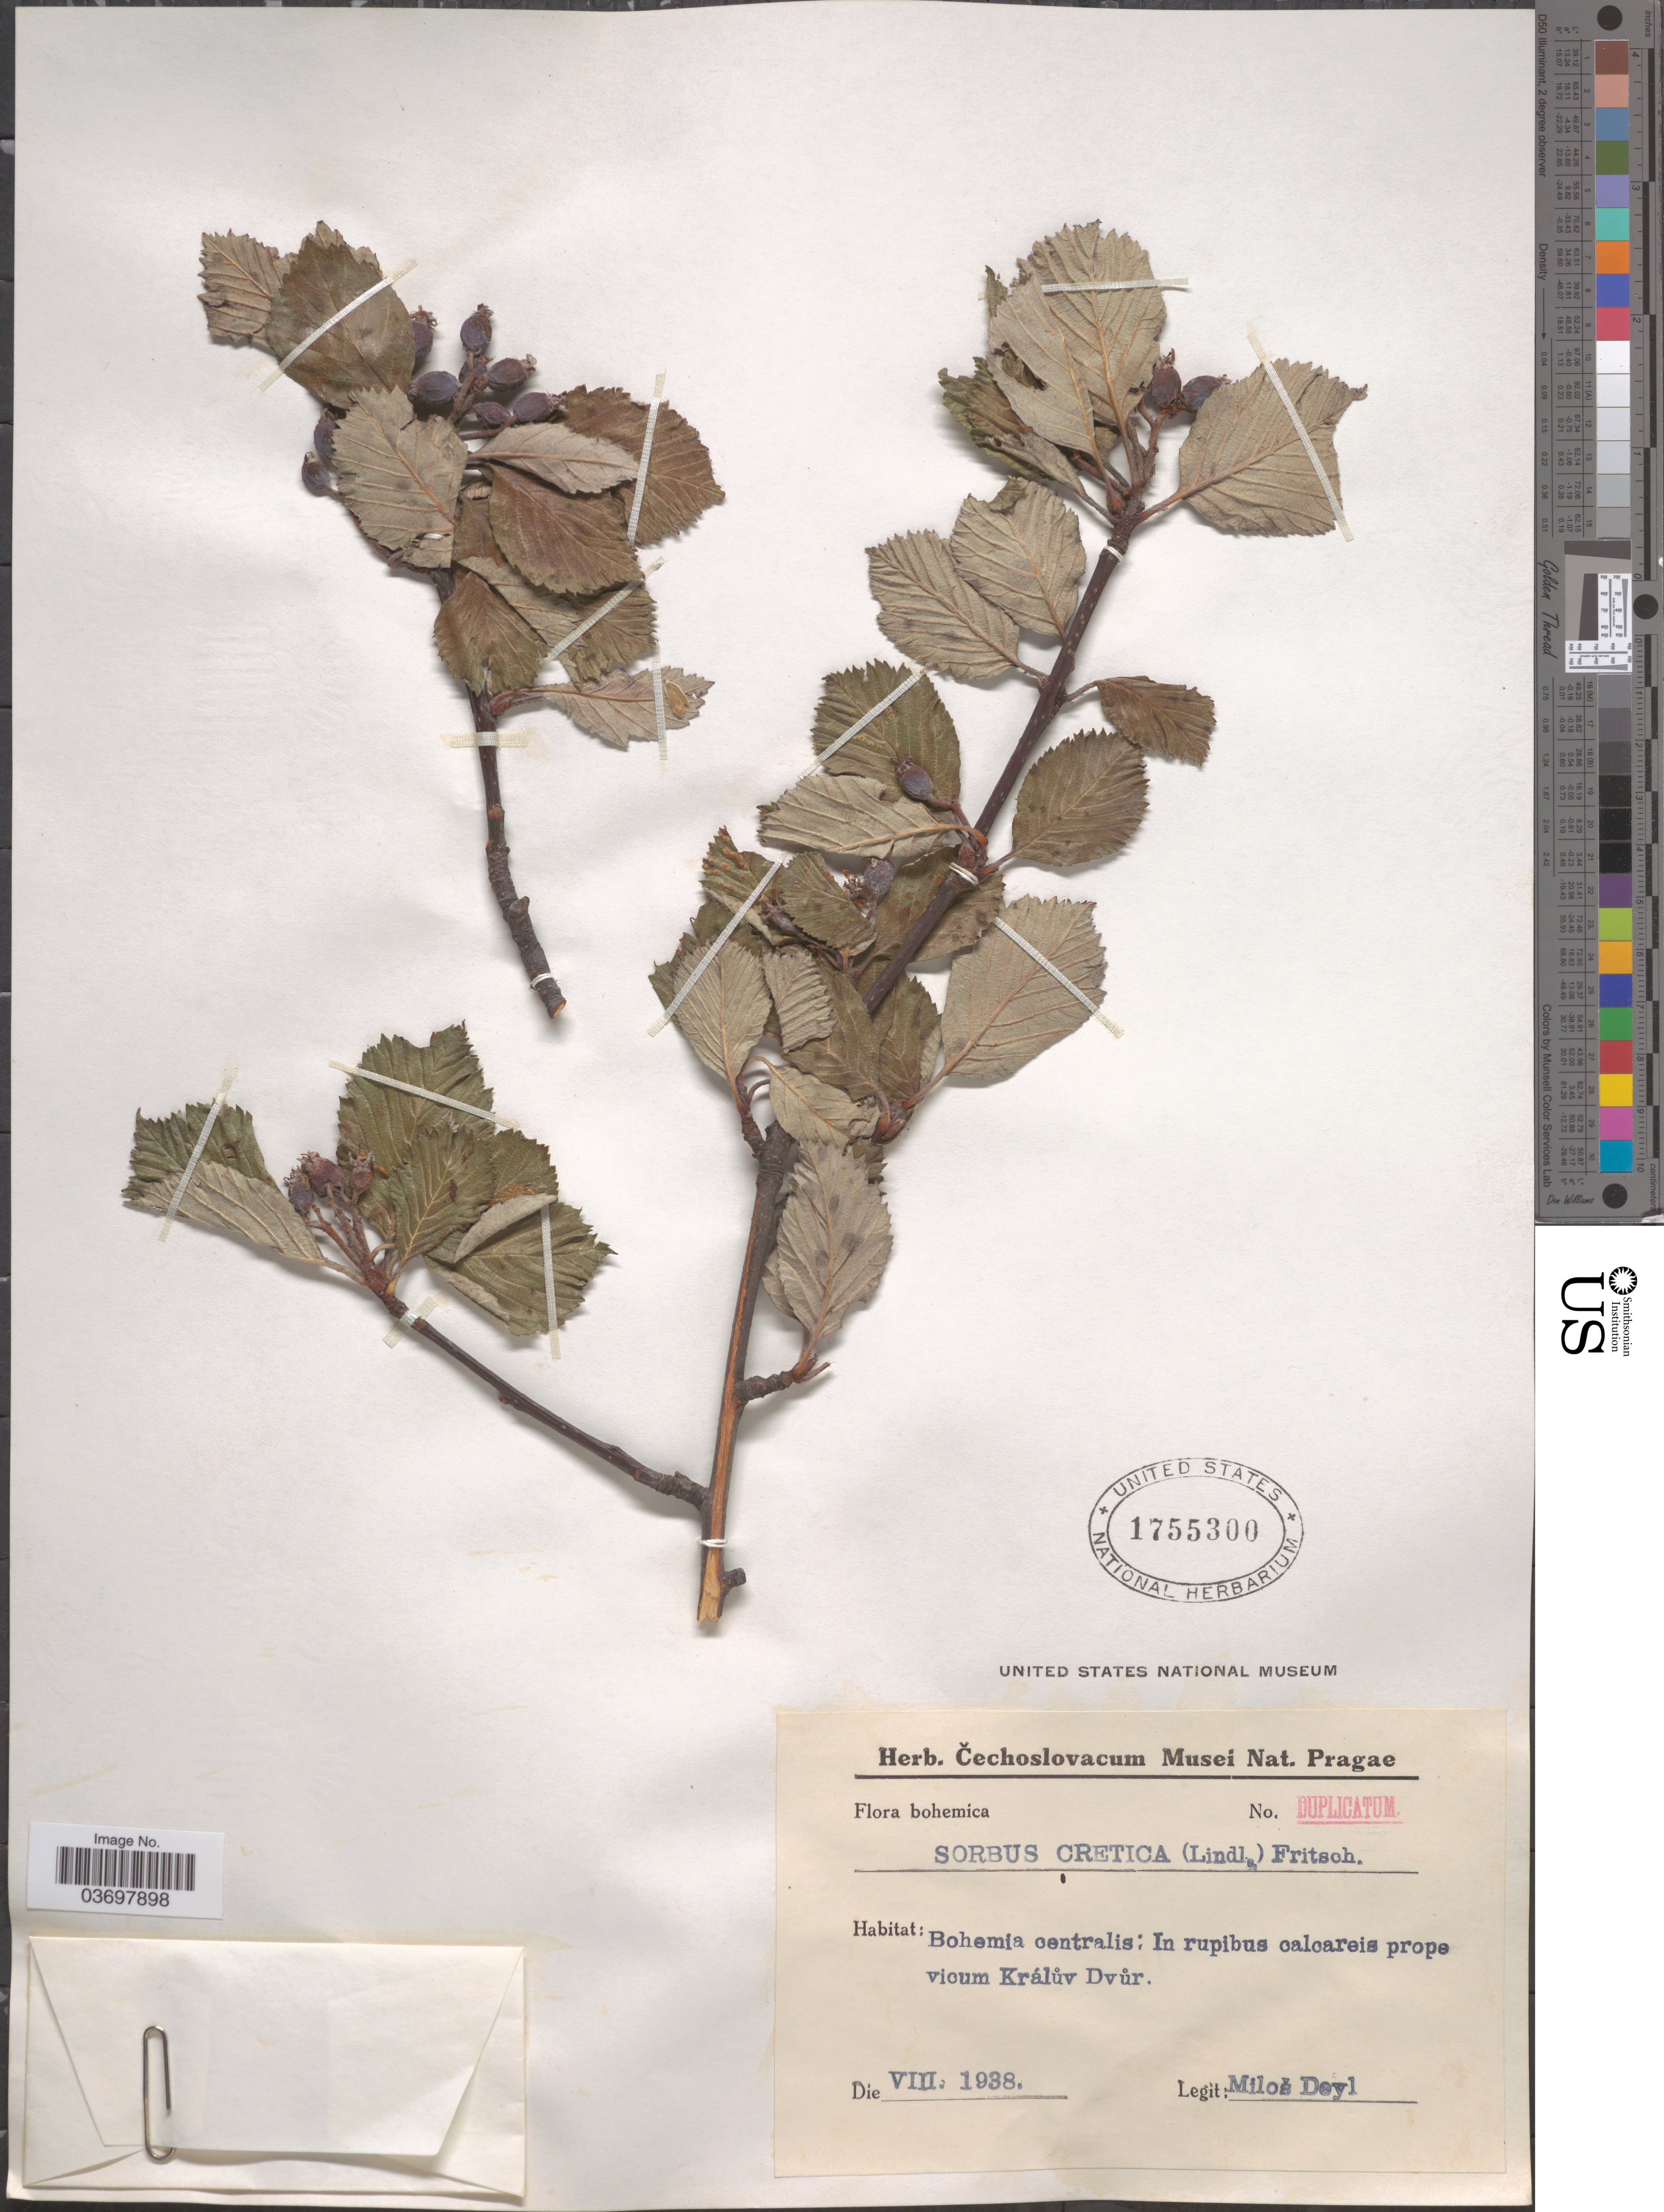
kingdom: Plantae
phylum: Tracheophyta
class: Magnoliopsida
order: Rosales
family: Rosaceae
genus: Sorbus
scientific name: Sorbus aria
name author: (L.) Crantz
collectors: M. Deyl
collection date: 1938-08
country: Czechia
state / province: Central Bohemian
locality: Bohemica. Bohemia centralis: In rupibus calcareis prope vicum Králuv Dvur.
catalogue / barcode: US 1755300